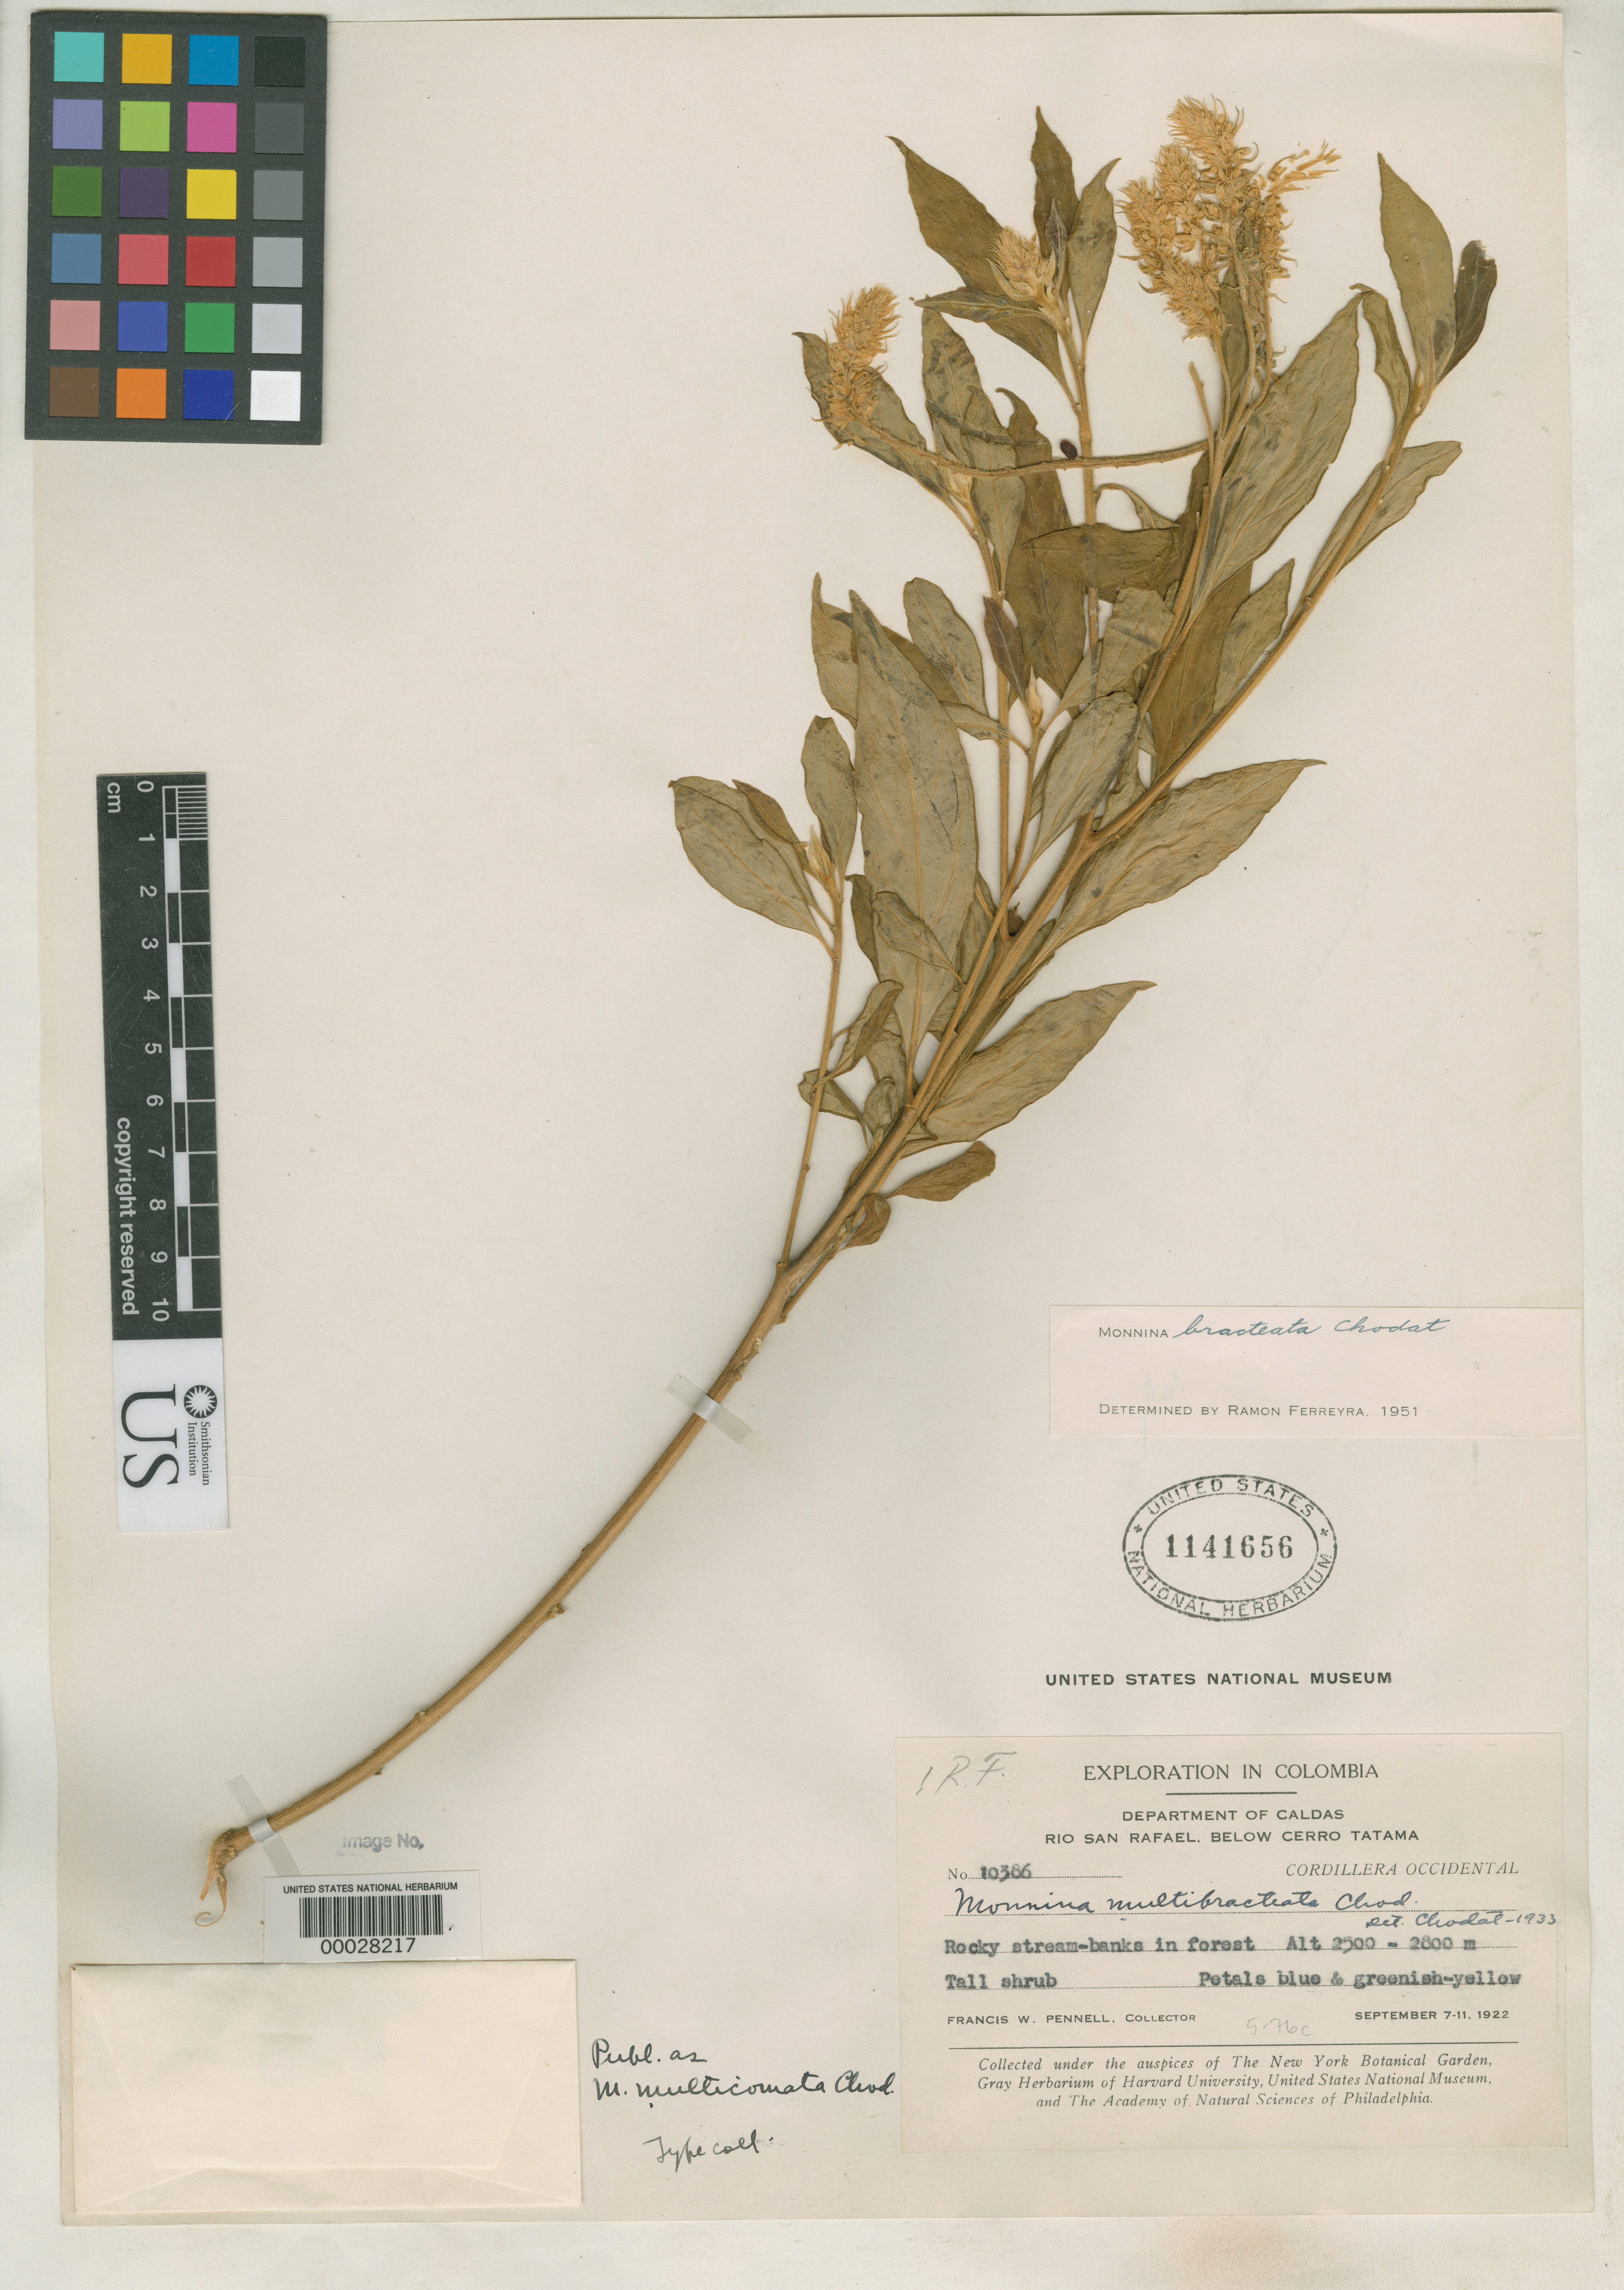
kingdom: Plantae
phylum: Tracheophyta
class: Magnoliopsida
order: Fabales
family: Polygalaceae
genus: Monnina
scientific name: Monnina multicomata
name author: Chodat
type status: Type Collection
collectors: F. W. Pennell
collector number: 10386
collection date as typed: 07 Sep 1922 to 11 Sep 1922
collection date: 1922-09-07/1922-09-11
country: Colombia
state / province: Caldas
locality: Rio San Rafael, below Cerro Tatama.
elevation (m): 2500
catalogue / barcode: US 1141656